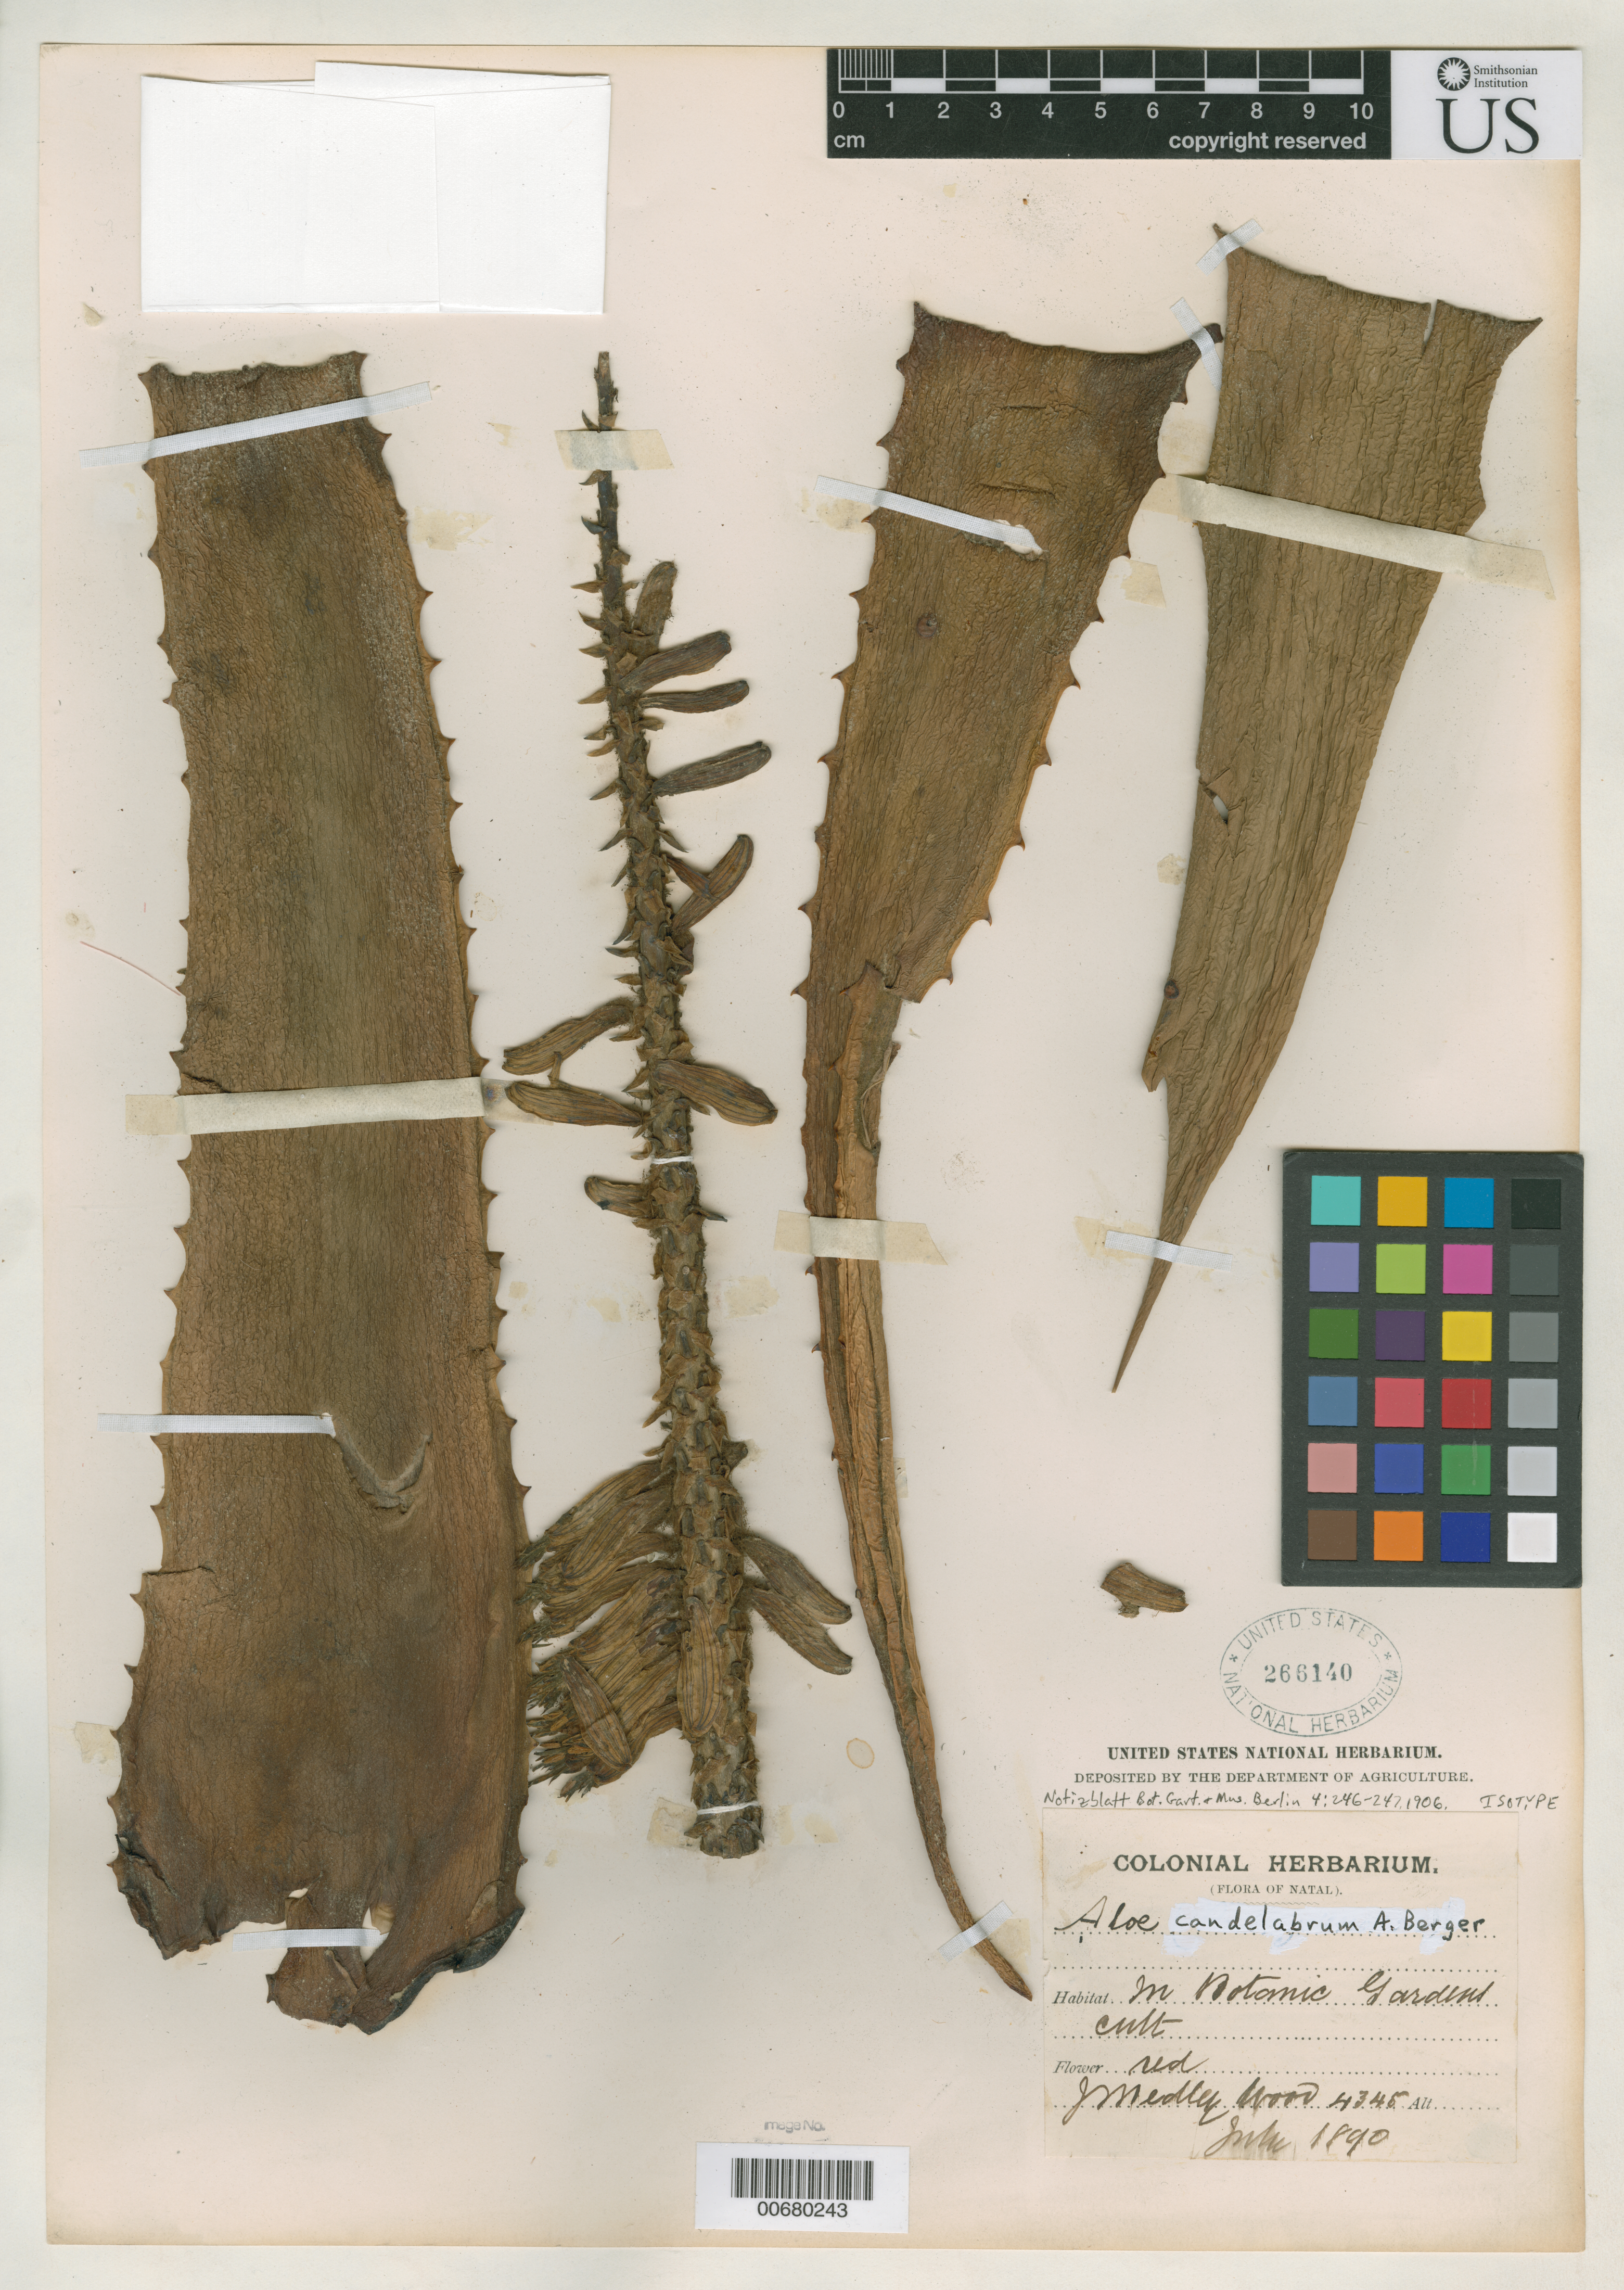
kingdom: Plantae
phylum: Tracheophyta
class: Liliopsida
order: Asparagales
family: Asphodelaceae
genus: Aloe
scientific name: Aloe candelabrum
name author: A. Berger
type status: Isotype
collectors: J. M. Wood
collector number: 4345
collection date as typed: Jul 1890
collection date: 1890-07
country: South Africa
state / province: KwaZulu-Natal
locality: In Botanic Gardens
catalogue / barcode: US 266140